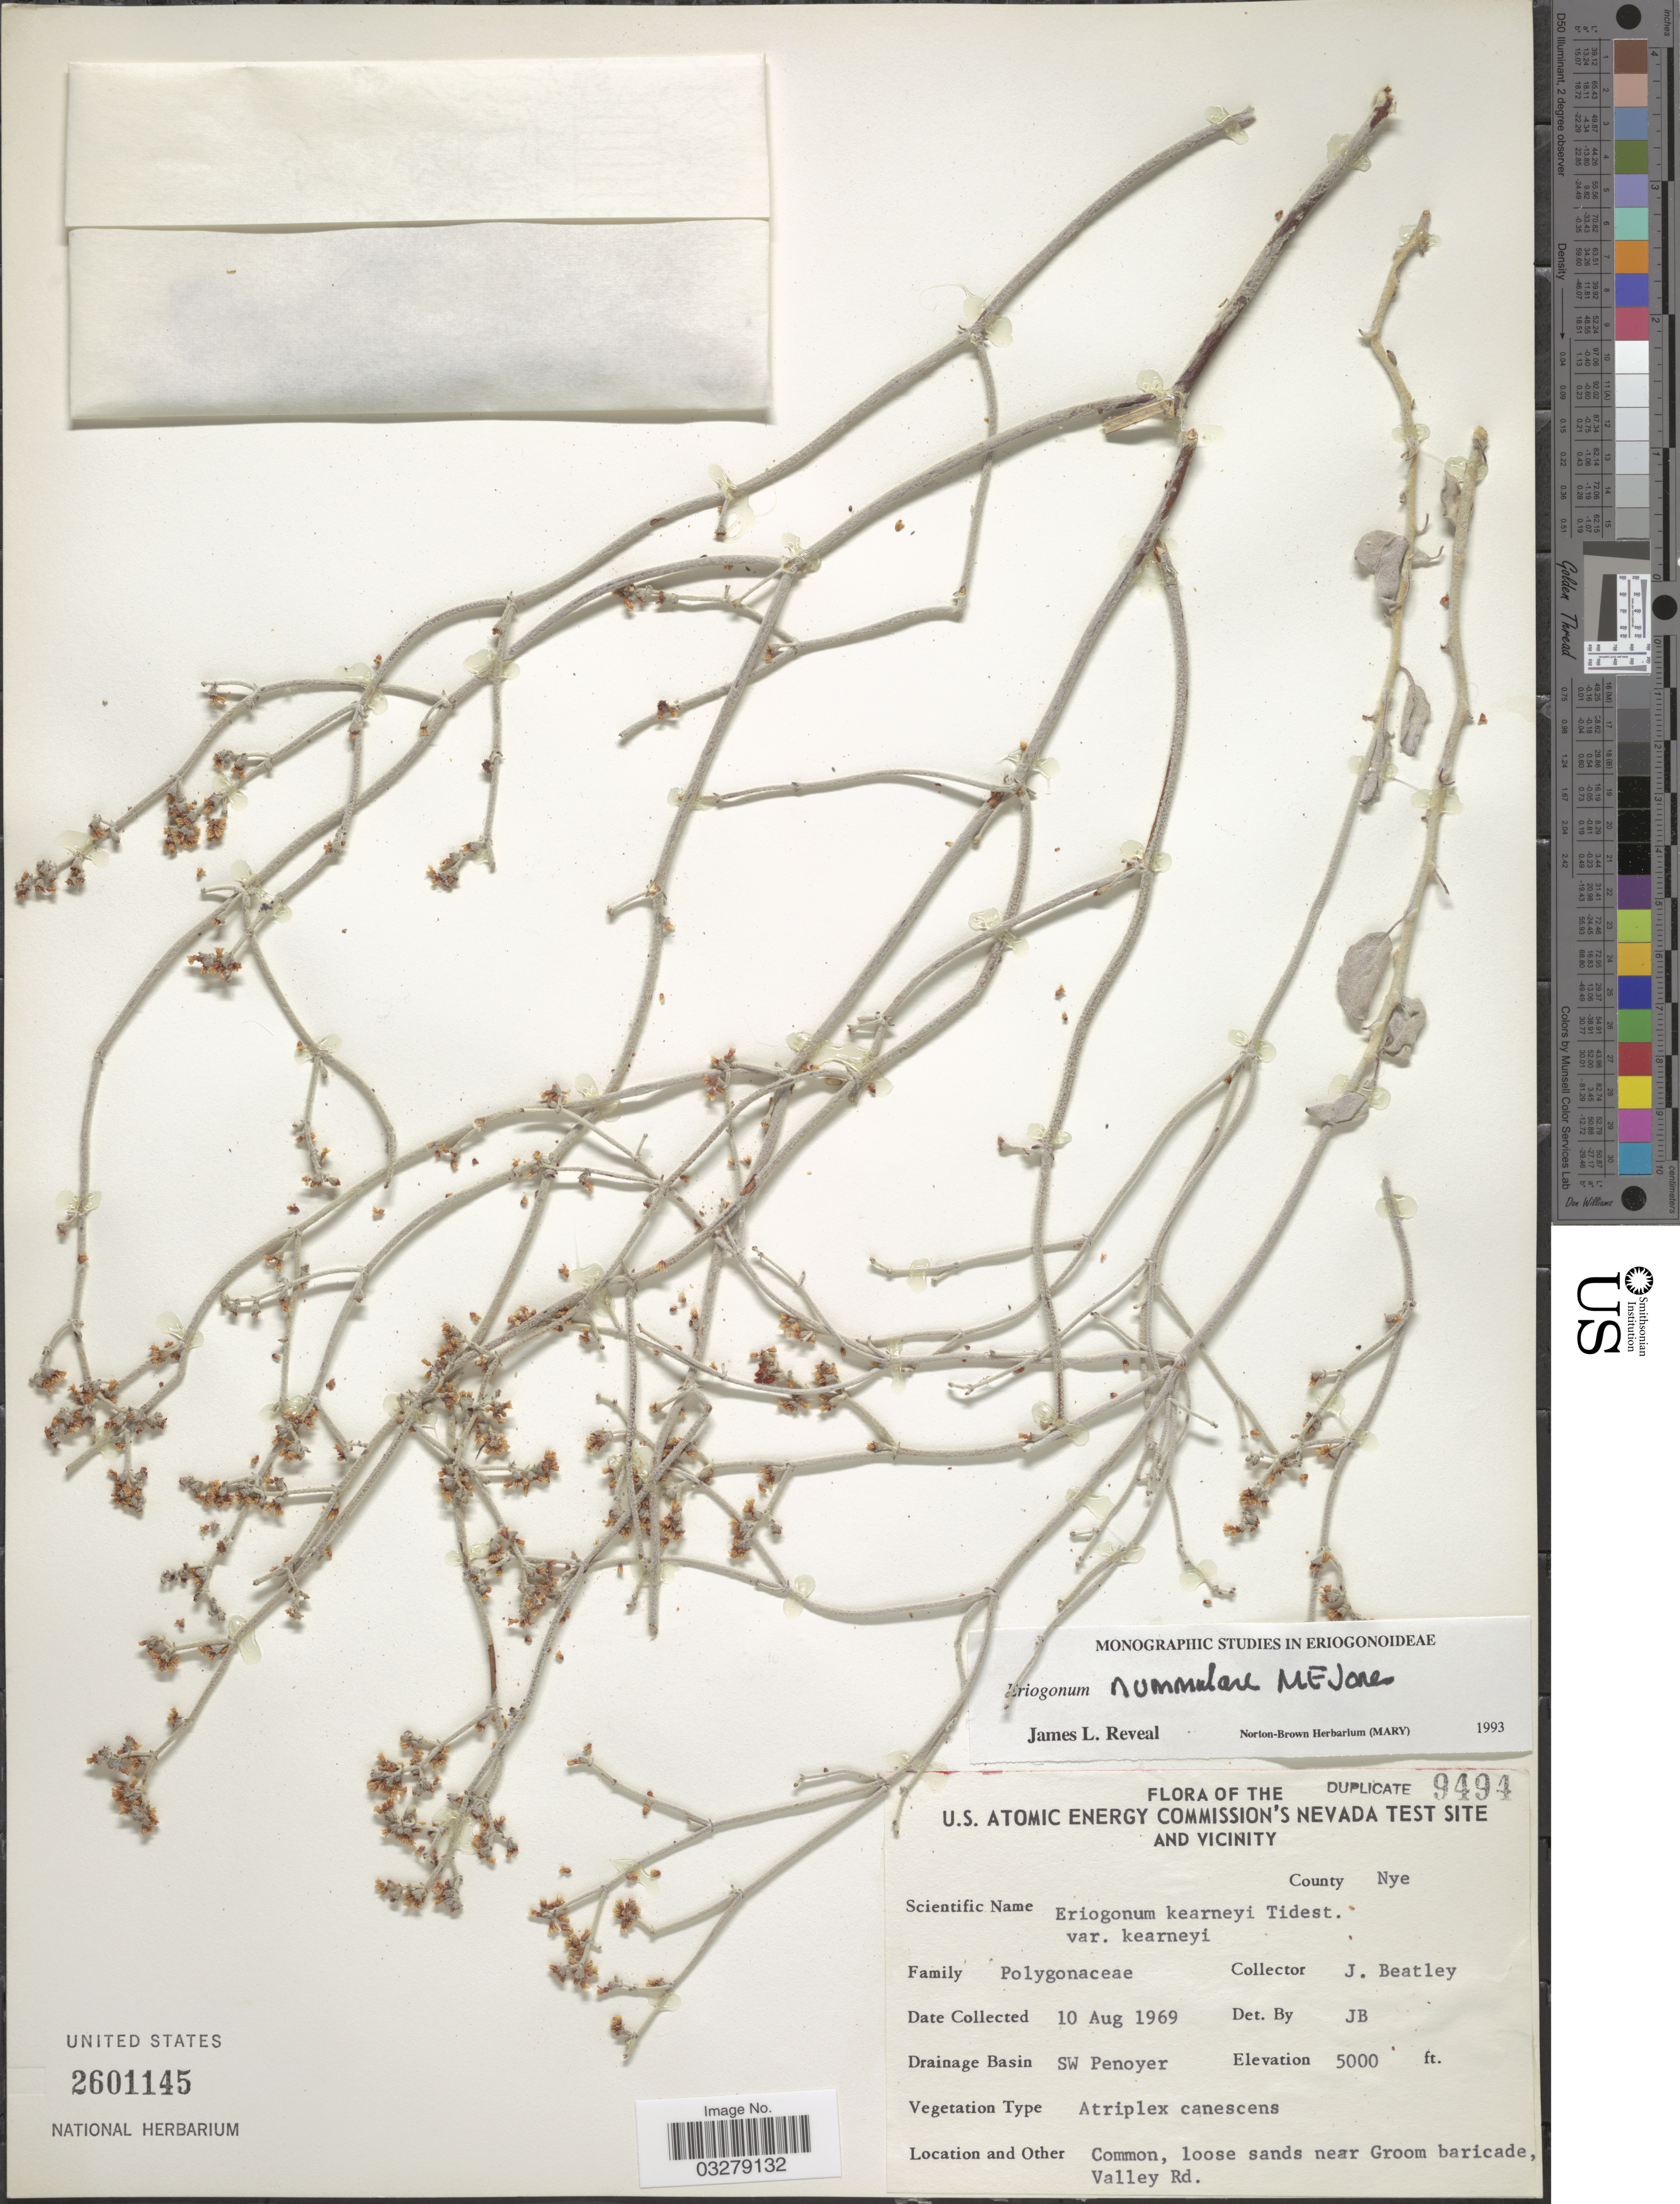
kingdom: Plantae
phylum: Tracheophyta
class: Magnoliopsida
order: Caryophyllales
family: Polygonaceae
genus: Eriogonum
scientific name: Eriogonum nummulare var. scapigerum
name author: M.E. Jones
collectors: J. C. Beatley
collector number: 9494?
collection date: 1969-08-10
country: United States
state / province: Nevada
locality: U.S. Atomic Energy Commission's Nevada Test Site and vicinity. County Nye. Drainage Basin SE Penoyer. Near Groom baricade, Valley Rd.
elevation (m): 1524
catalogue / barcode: US 2601145